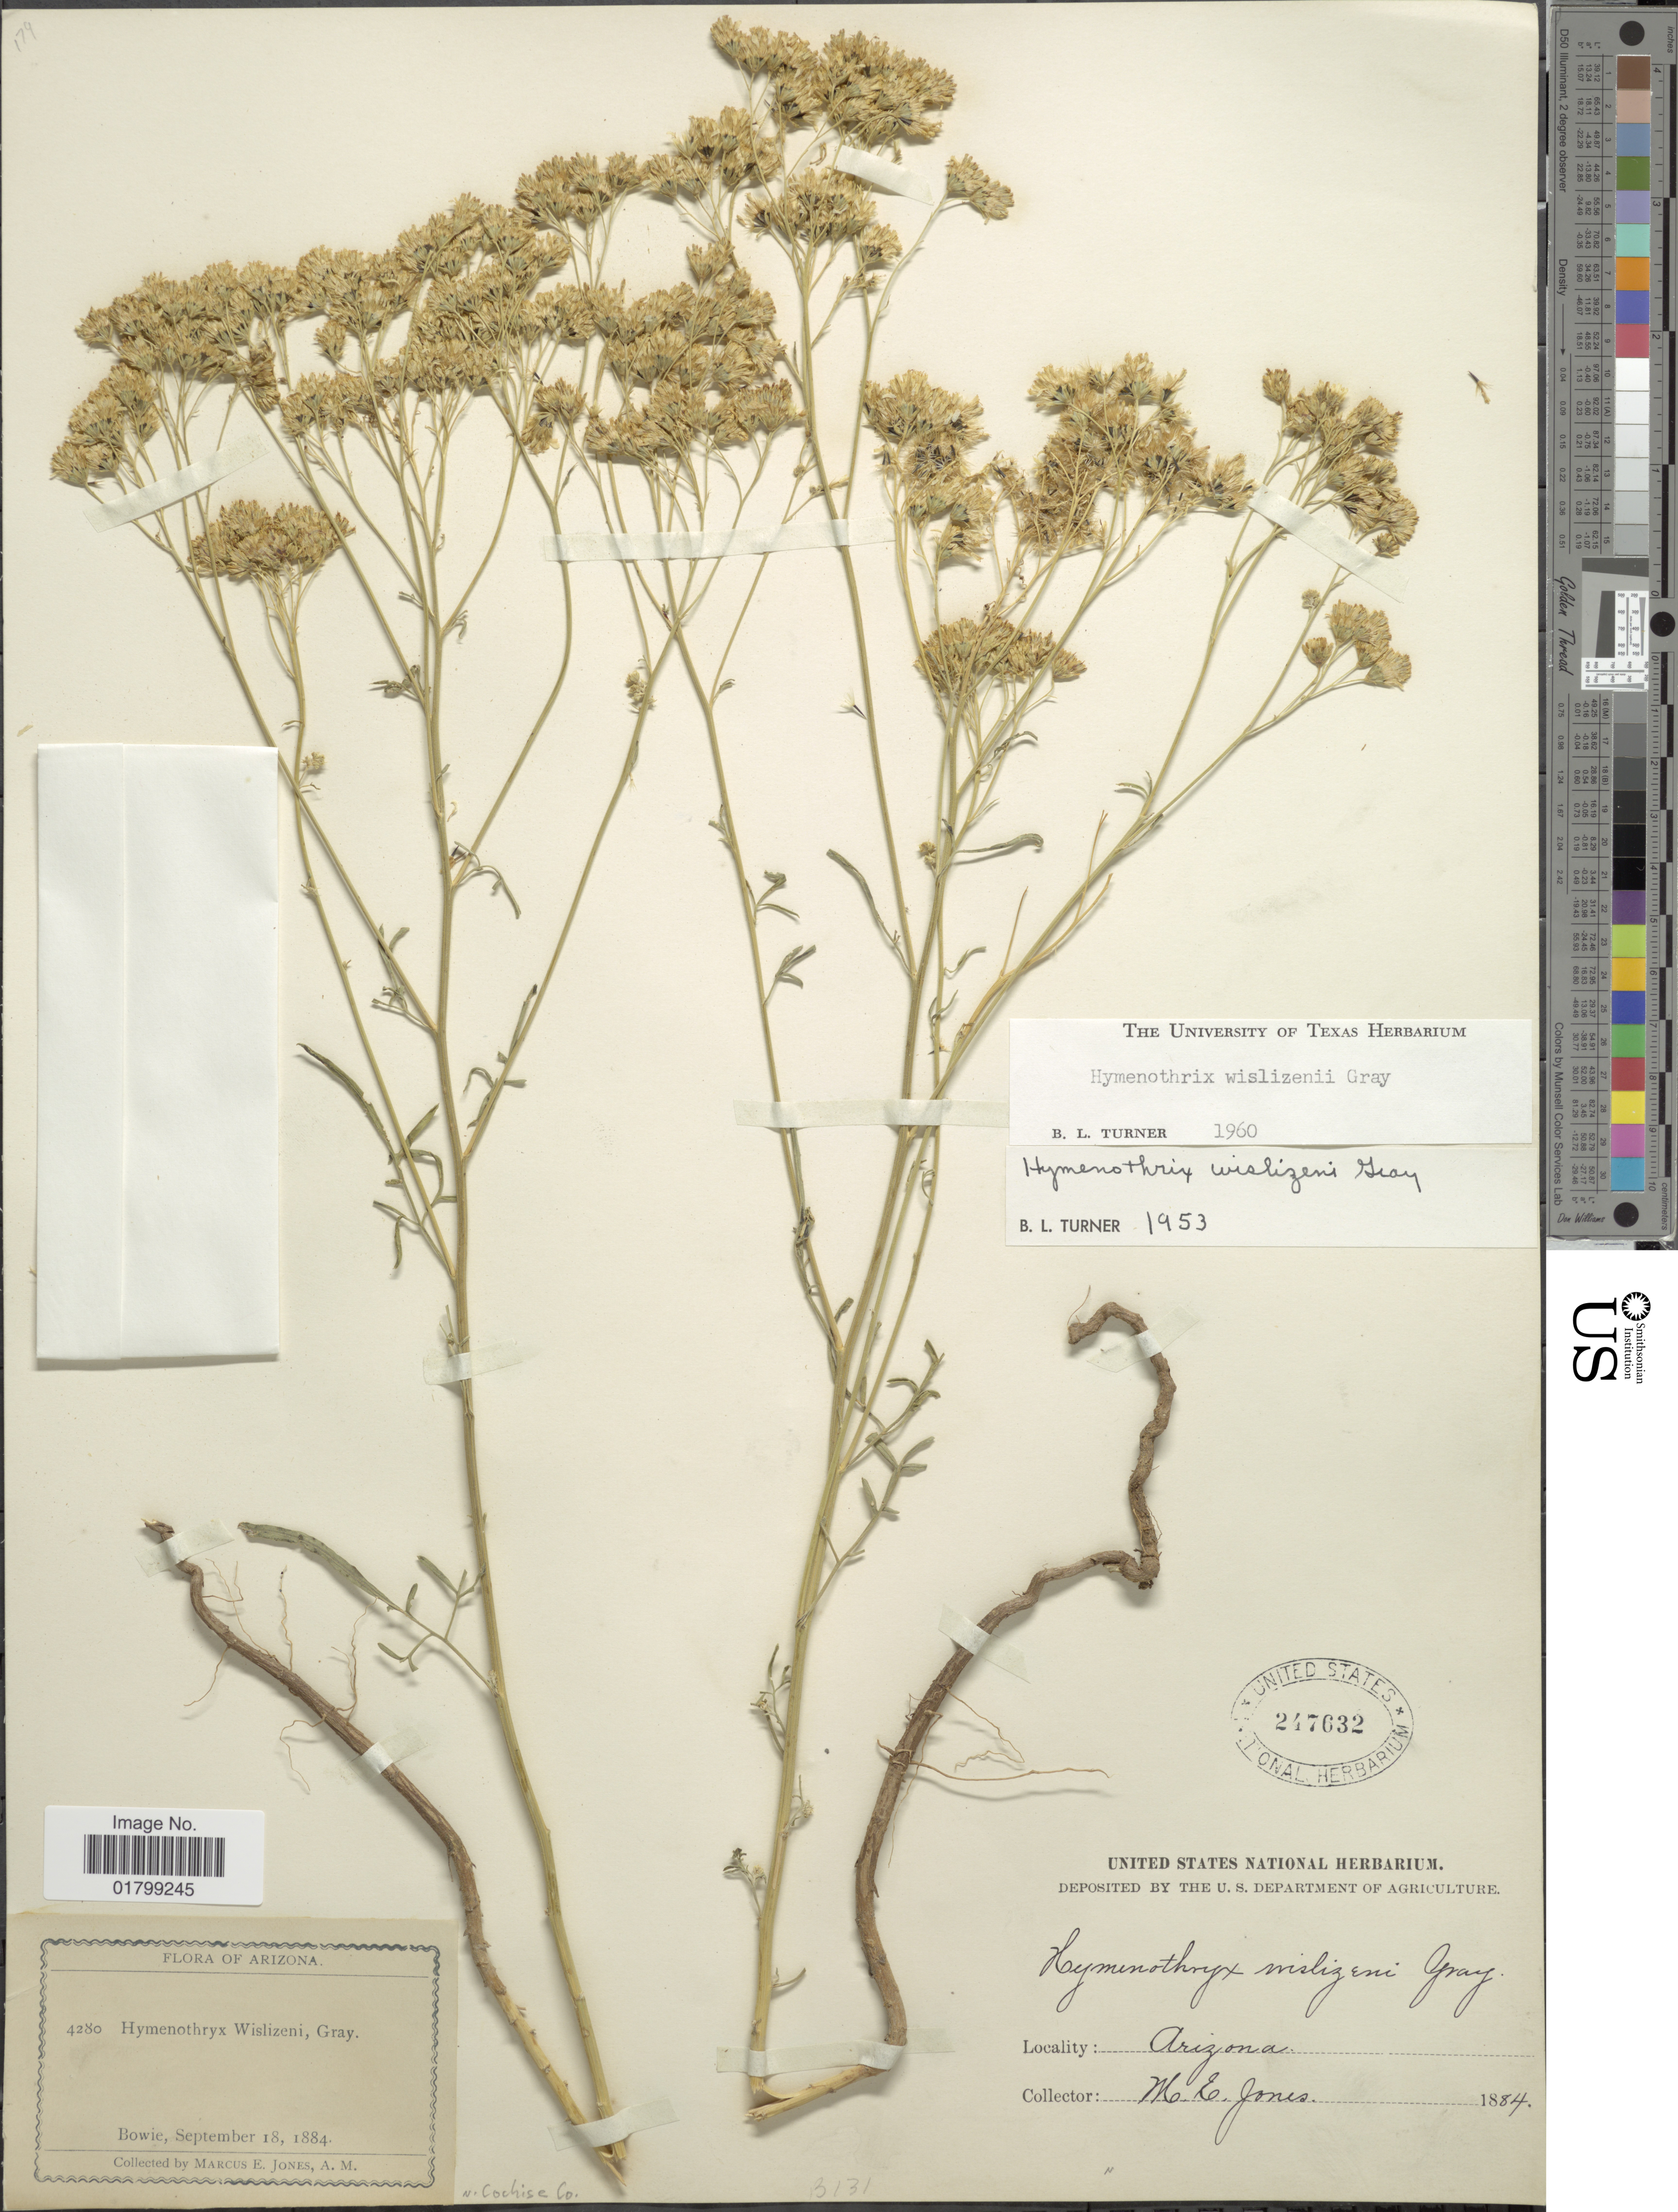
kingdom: Plantae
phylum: Tracheophyta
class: Magnoliopsida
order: Asterales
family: Asteraceae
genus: Hymenothrix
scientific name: Hymenothrix wislizenii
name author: A. Gray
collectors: M. E. Jones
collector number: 4280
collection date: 1884-09-18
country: United States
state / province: Arizona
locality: Bowie, N. Cochise Co.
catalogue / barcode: US 247632